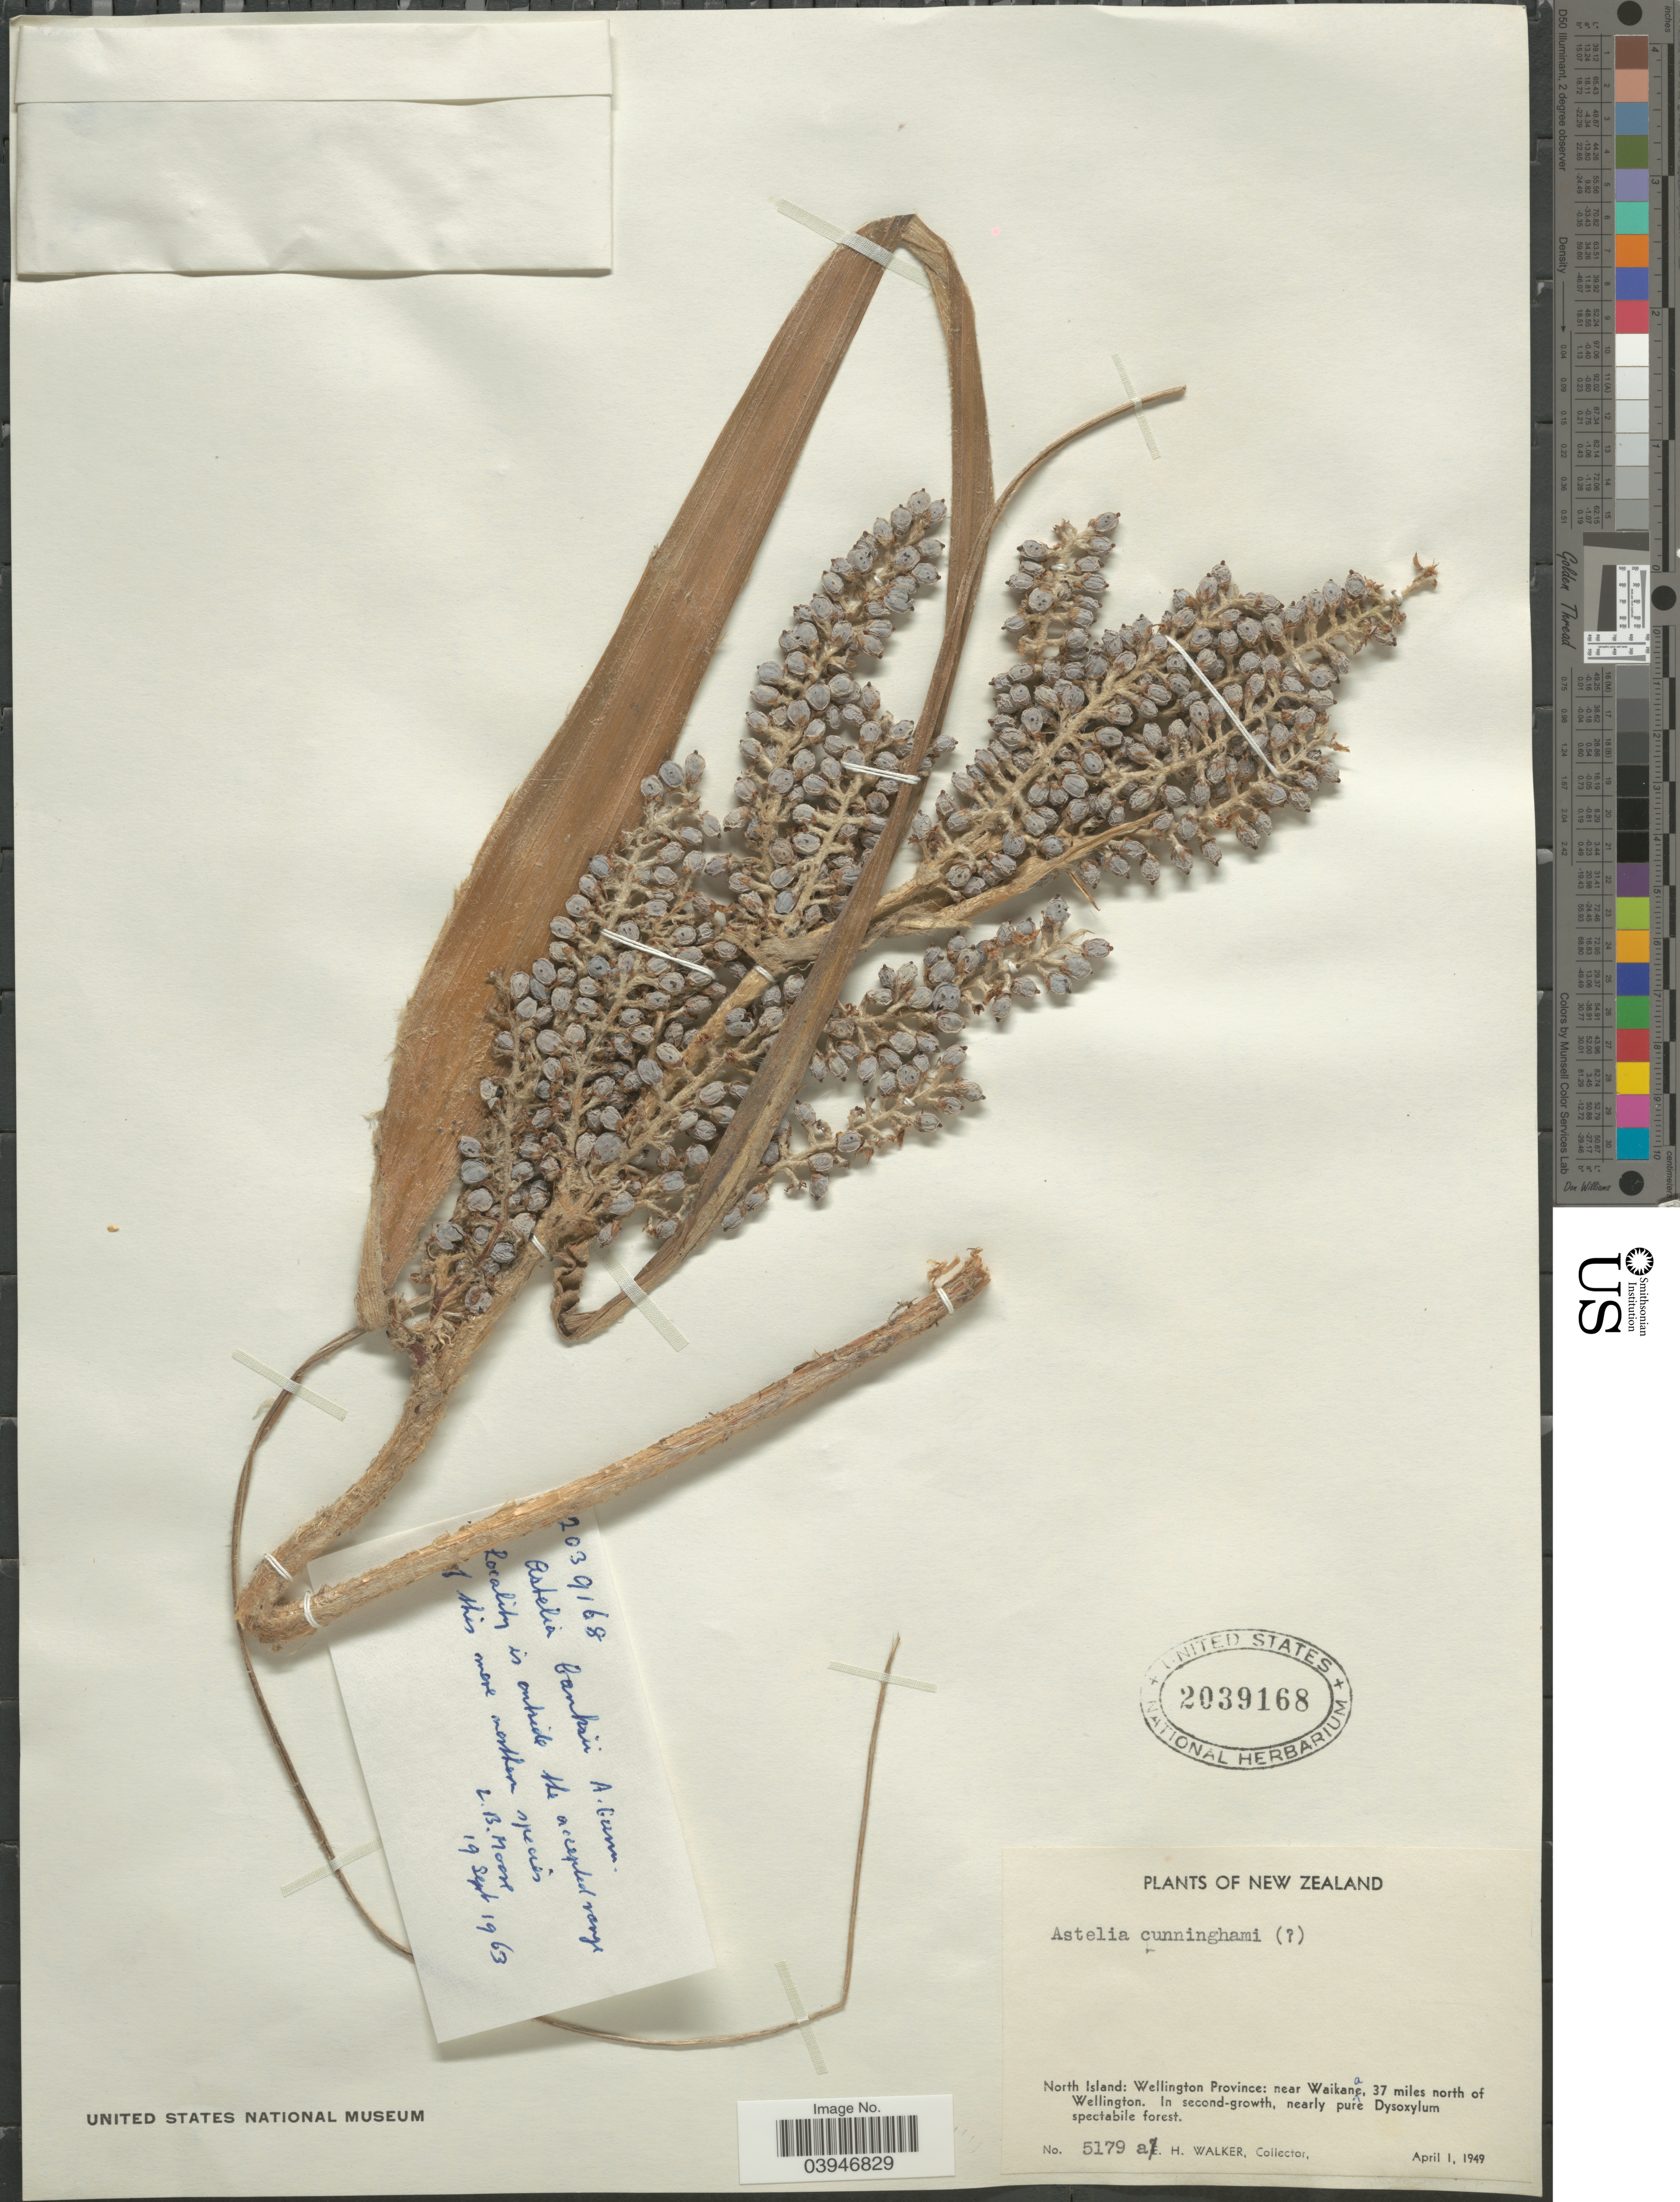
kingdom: Plantae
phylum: Tracheophyta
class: Liliopsida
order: Asparagales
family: Asteliaceae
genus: Astelia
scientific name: Astelia cunninghamii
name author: Hook. f.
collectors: H. Walker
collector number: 5179 a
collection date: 1949-04-01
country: New Zealand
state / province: Wellington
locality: North Island: Wellington Province: near Waikana, 37 miles north of Wellington.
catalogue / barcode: US 2039168